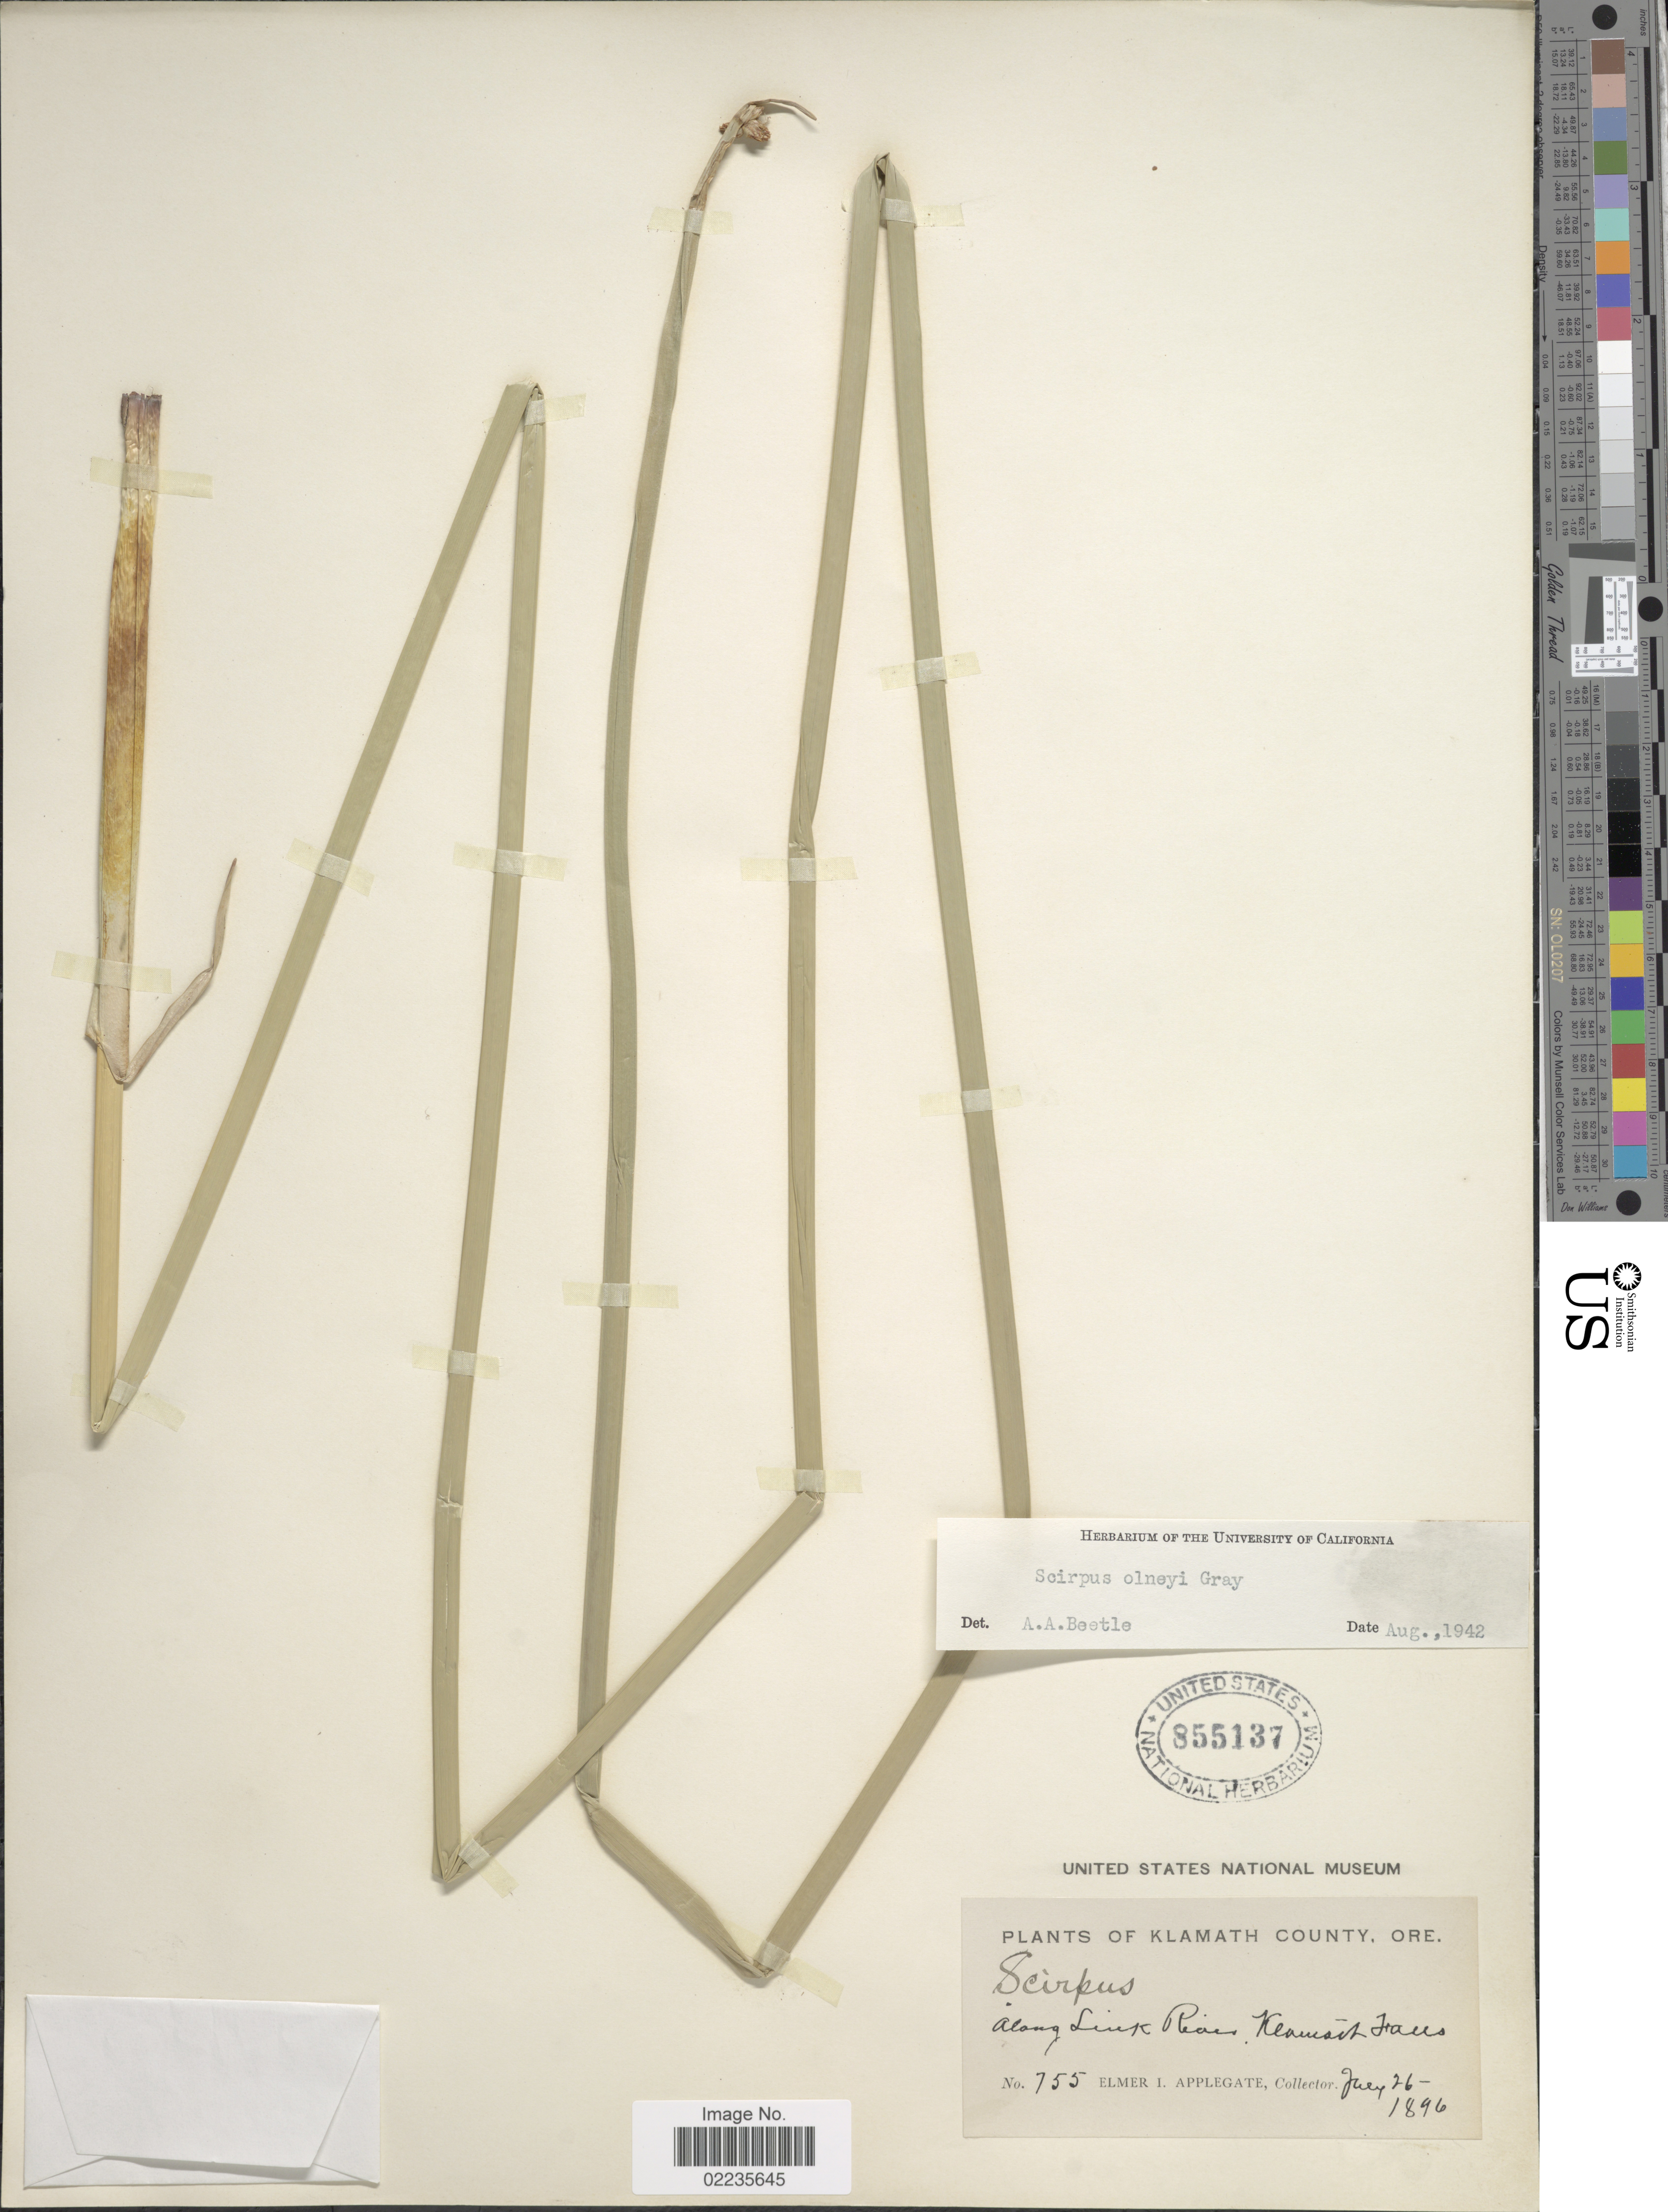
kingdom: Plantae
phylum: Tracheophyta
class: Liliopsida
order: Poales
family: Cyperaceae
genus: Schoenoplectus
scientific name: Schoenoplectus americanus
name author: (Pers.) Volkart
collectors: E. I. Applegate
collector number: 755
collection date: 1896-07-26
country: United States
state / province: Oregon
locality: Klamath County, Along Link River, Keamsit Falls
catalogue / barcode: US 855137